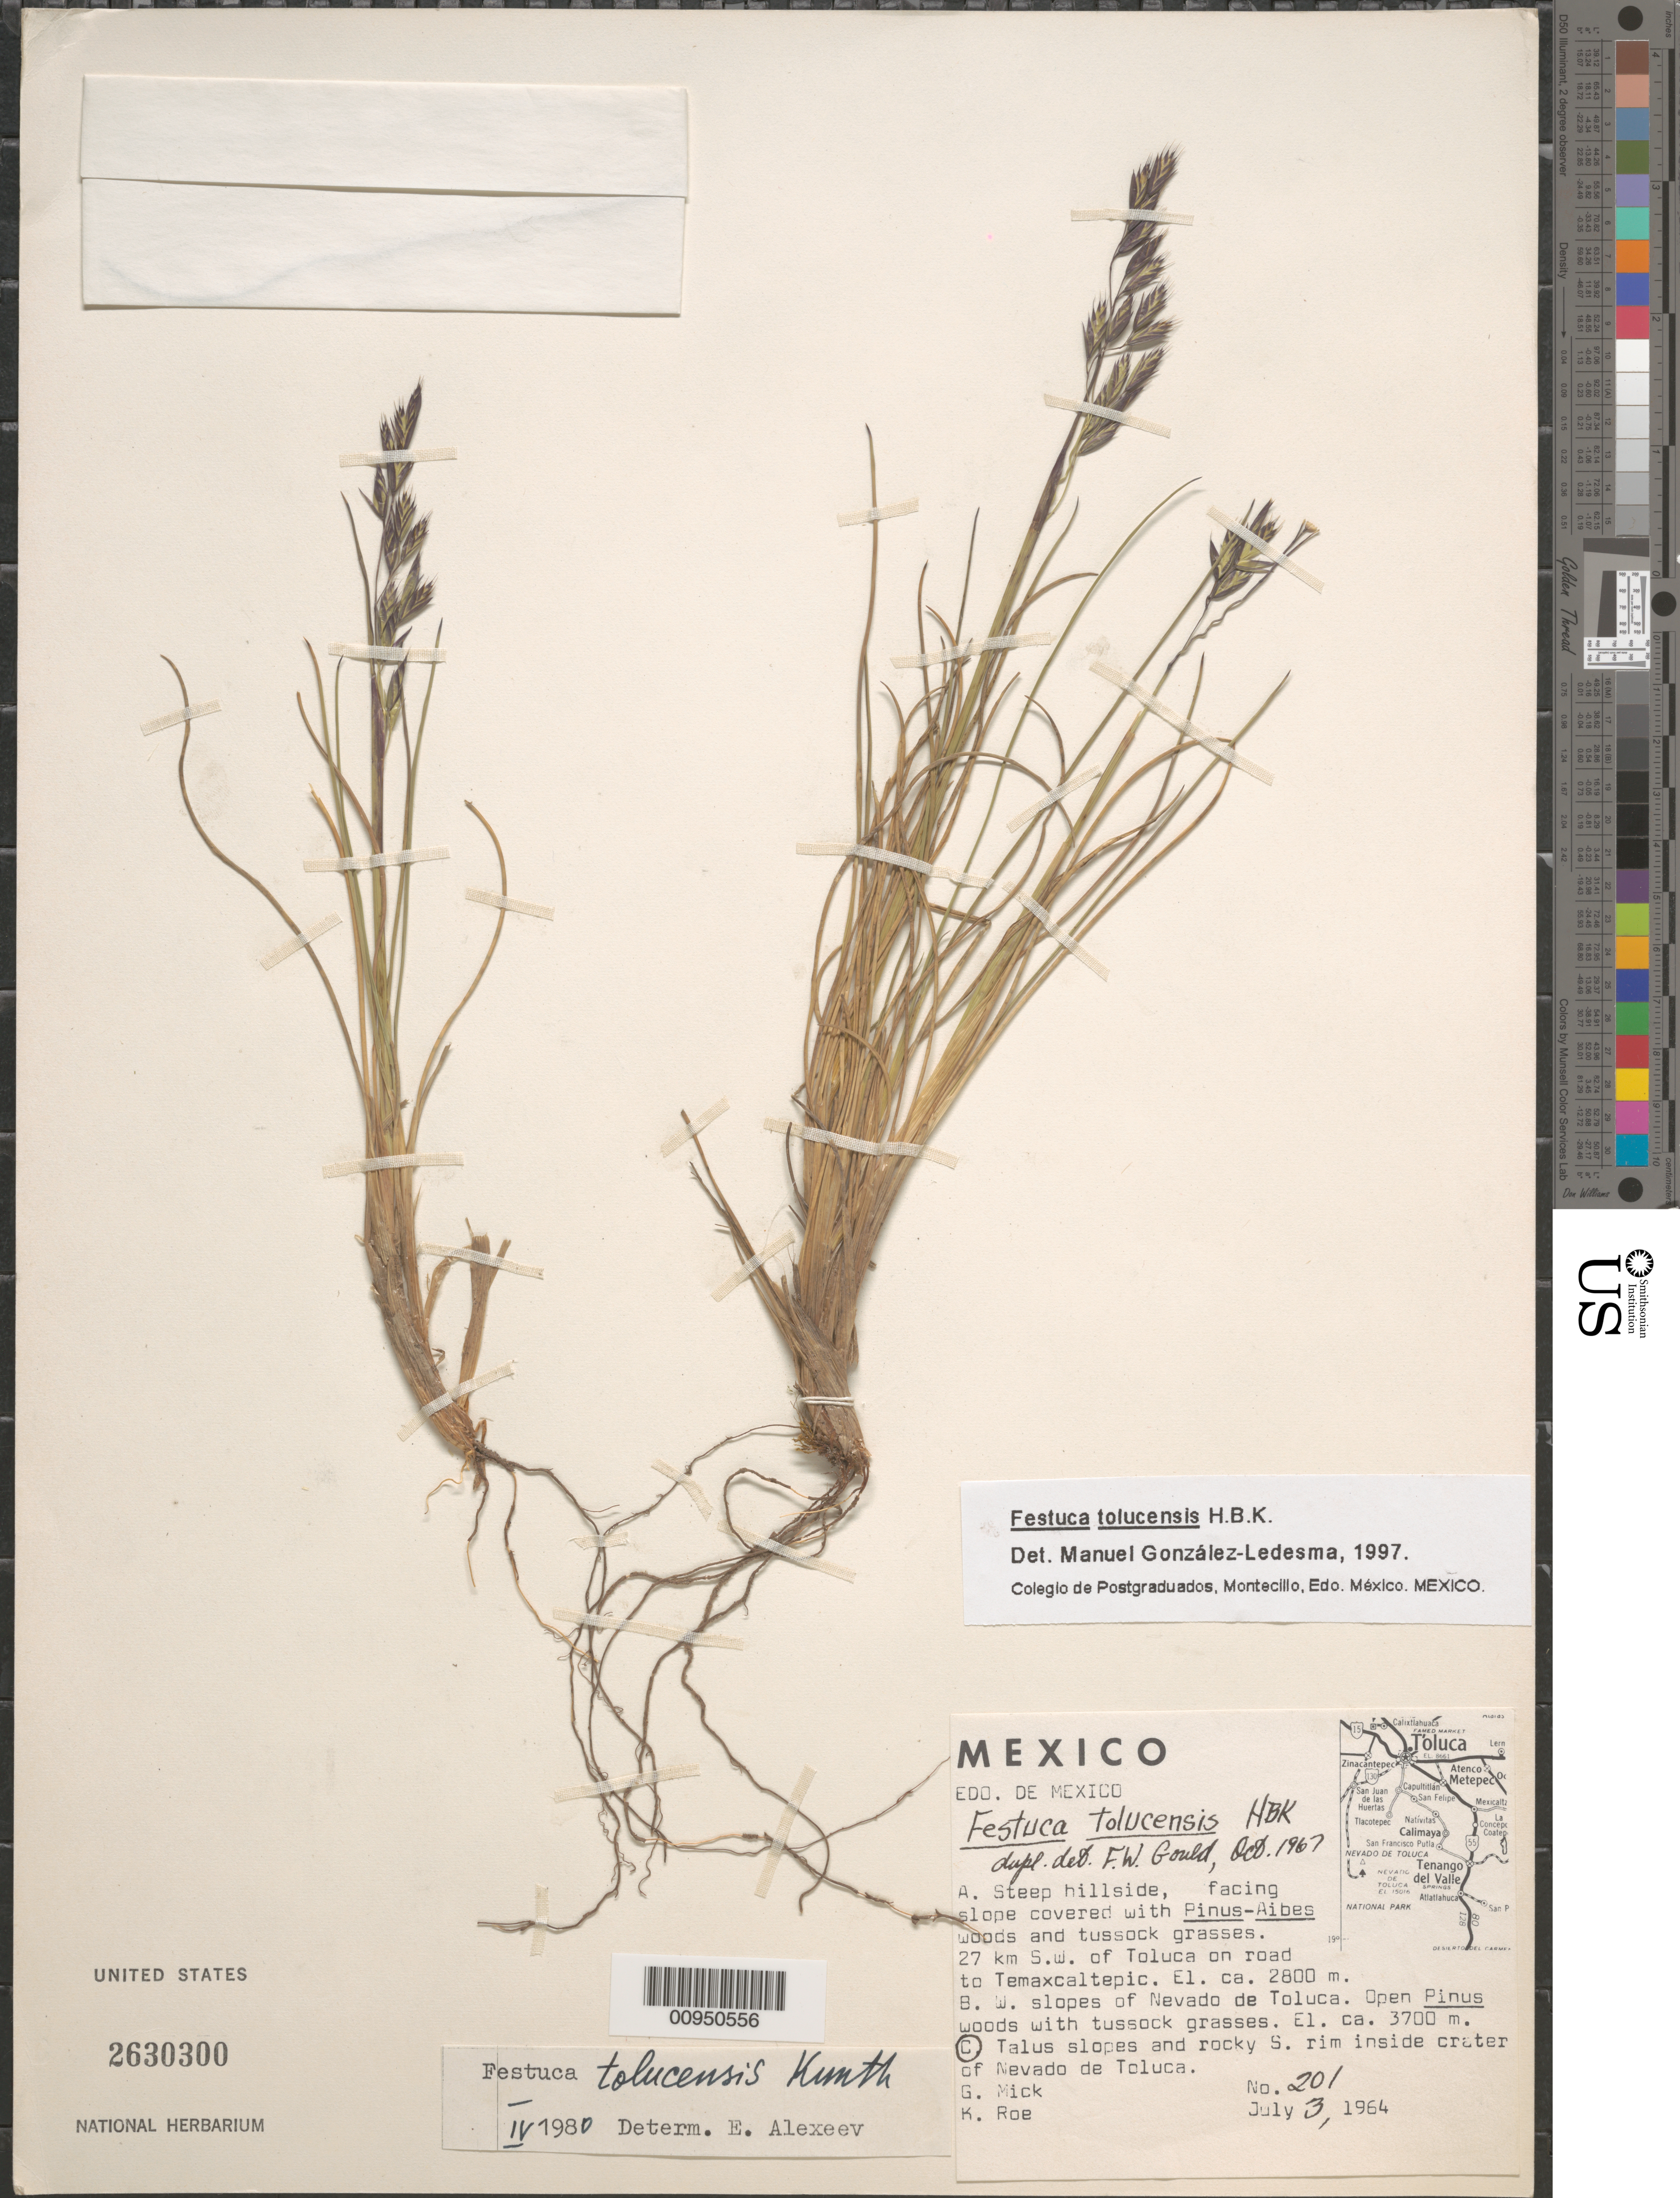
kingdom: Plantae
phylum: Tracheophyta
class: Liliopsida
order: Poales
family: Poaceae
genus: Festuca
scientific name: Festuca tolucensis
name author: Kunth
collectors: G. Mick & K. E. Roe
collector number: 201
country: Mexico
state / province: México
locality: Nevado de Toluca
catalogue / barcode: US 2630300